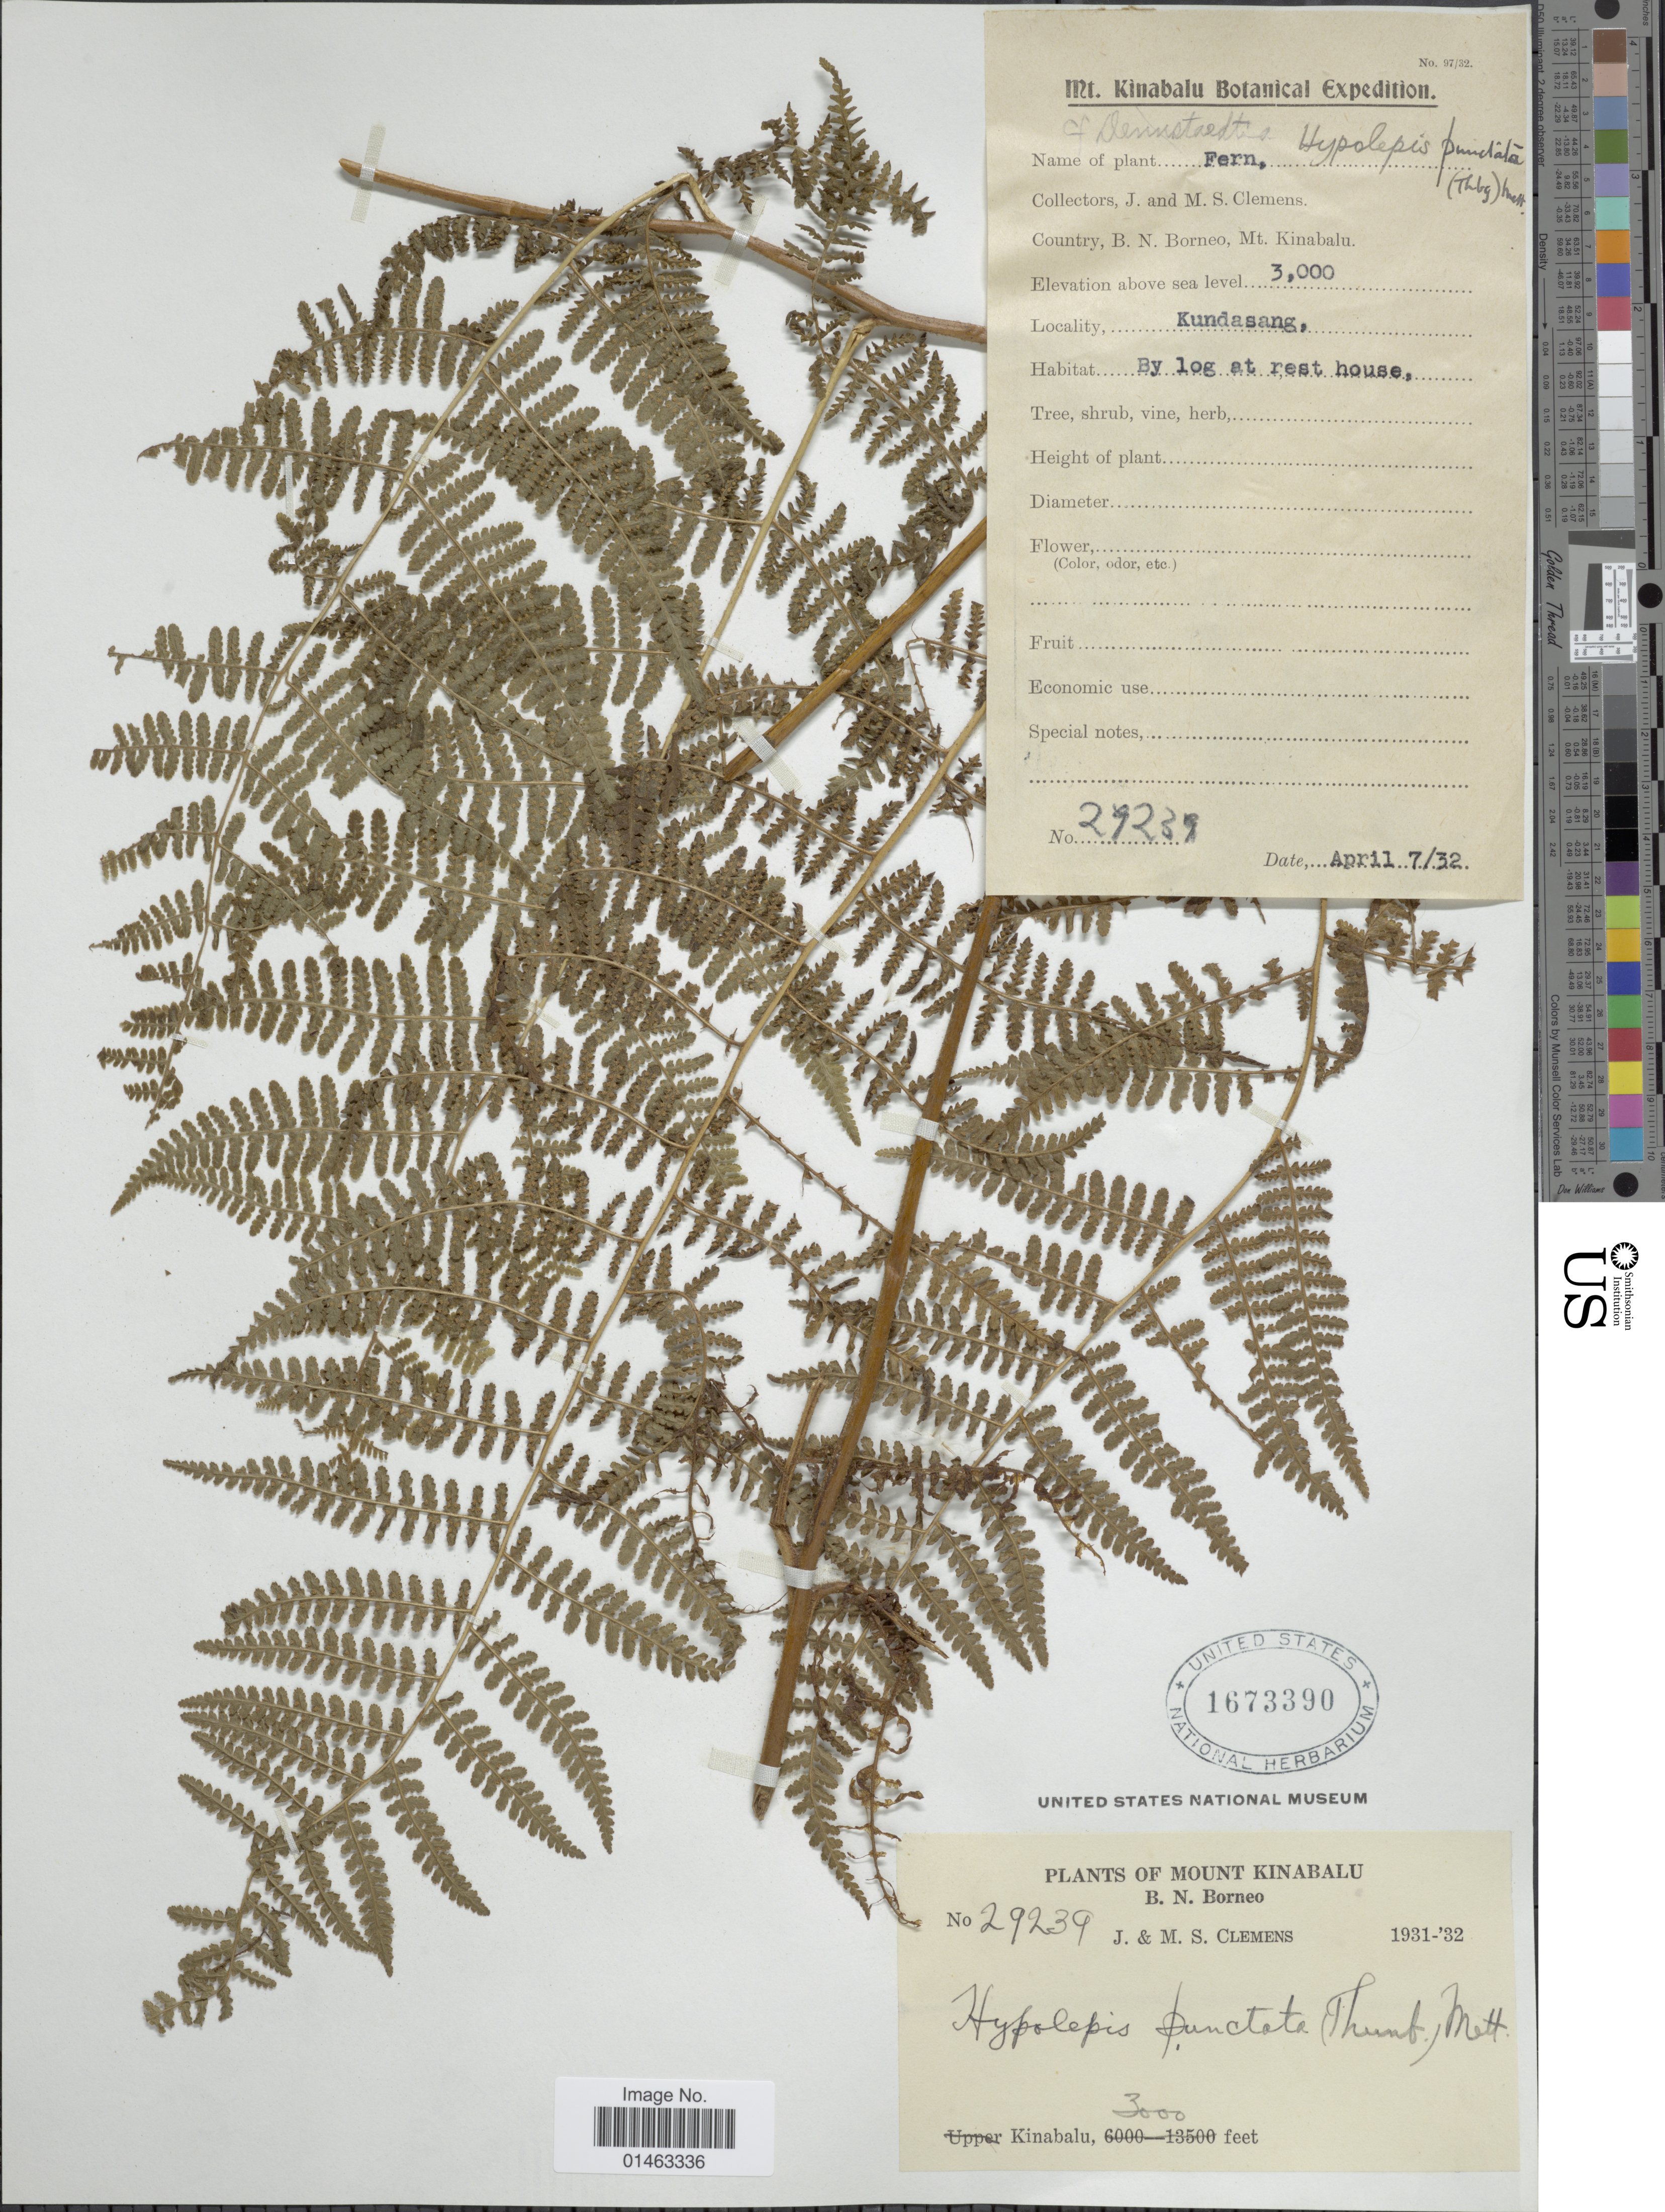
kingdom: Plantae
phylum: Tracheophyta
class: Polypodiopsida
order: Polypodiales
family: Dennstaedtiaceae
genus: Hypolepis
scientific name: Hypolepis punctata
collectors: J. Clemens & M. S. Clemens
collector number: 29239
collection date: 1932-04-07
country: Malaysia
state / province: Sabah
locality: B.N. Borneo, Mt. Kinabalu. Kundasang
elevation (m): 914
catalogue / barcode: US 1673390